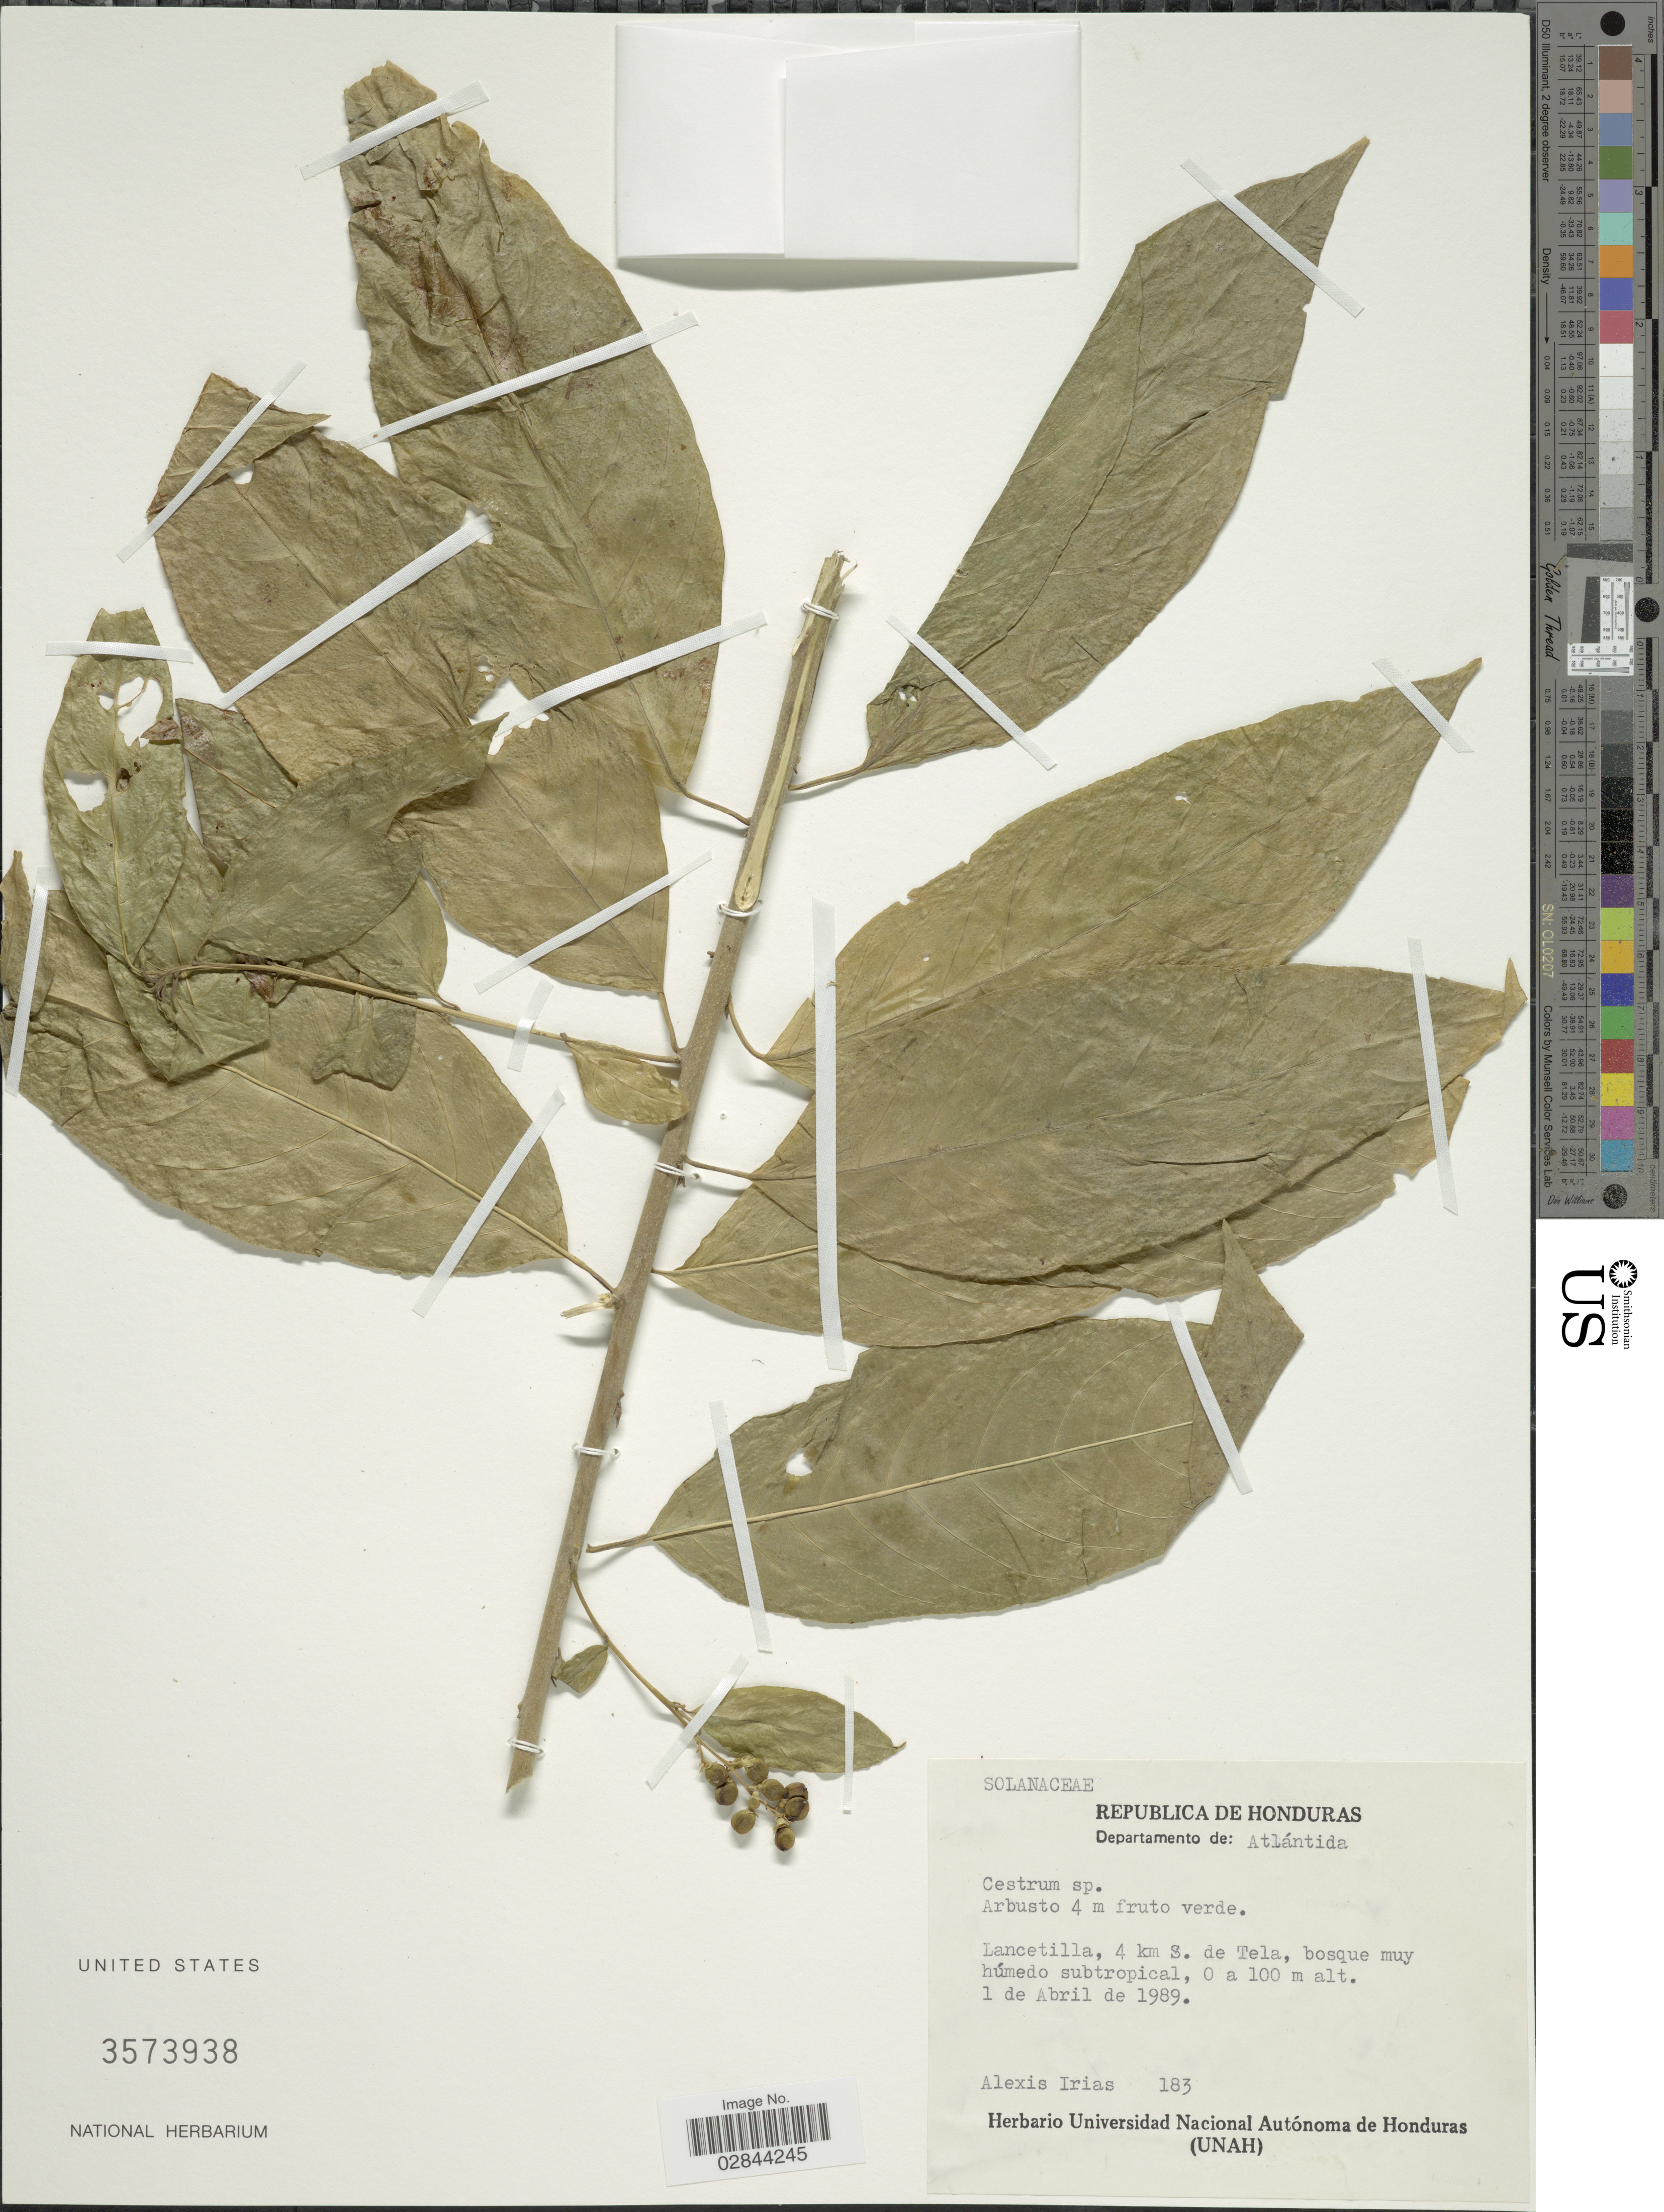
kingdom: Plantae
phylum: Tracheophyta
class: Magnoliopsida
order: Solanales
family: Solanaceae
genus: Cestrum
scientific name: Cestrum sp.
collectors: A. Irias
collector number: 183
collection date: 1989-04-01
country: Honduras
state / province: Atlántida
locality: Departamento de Atlántida, Lancetilla, 4 km S. de Tela.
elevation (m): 0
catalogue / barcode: US 3573938